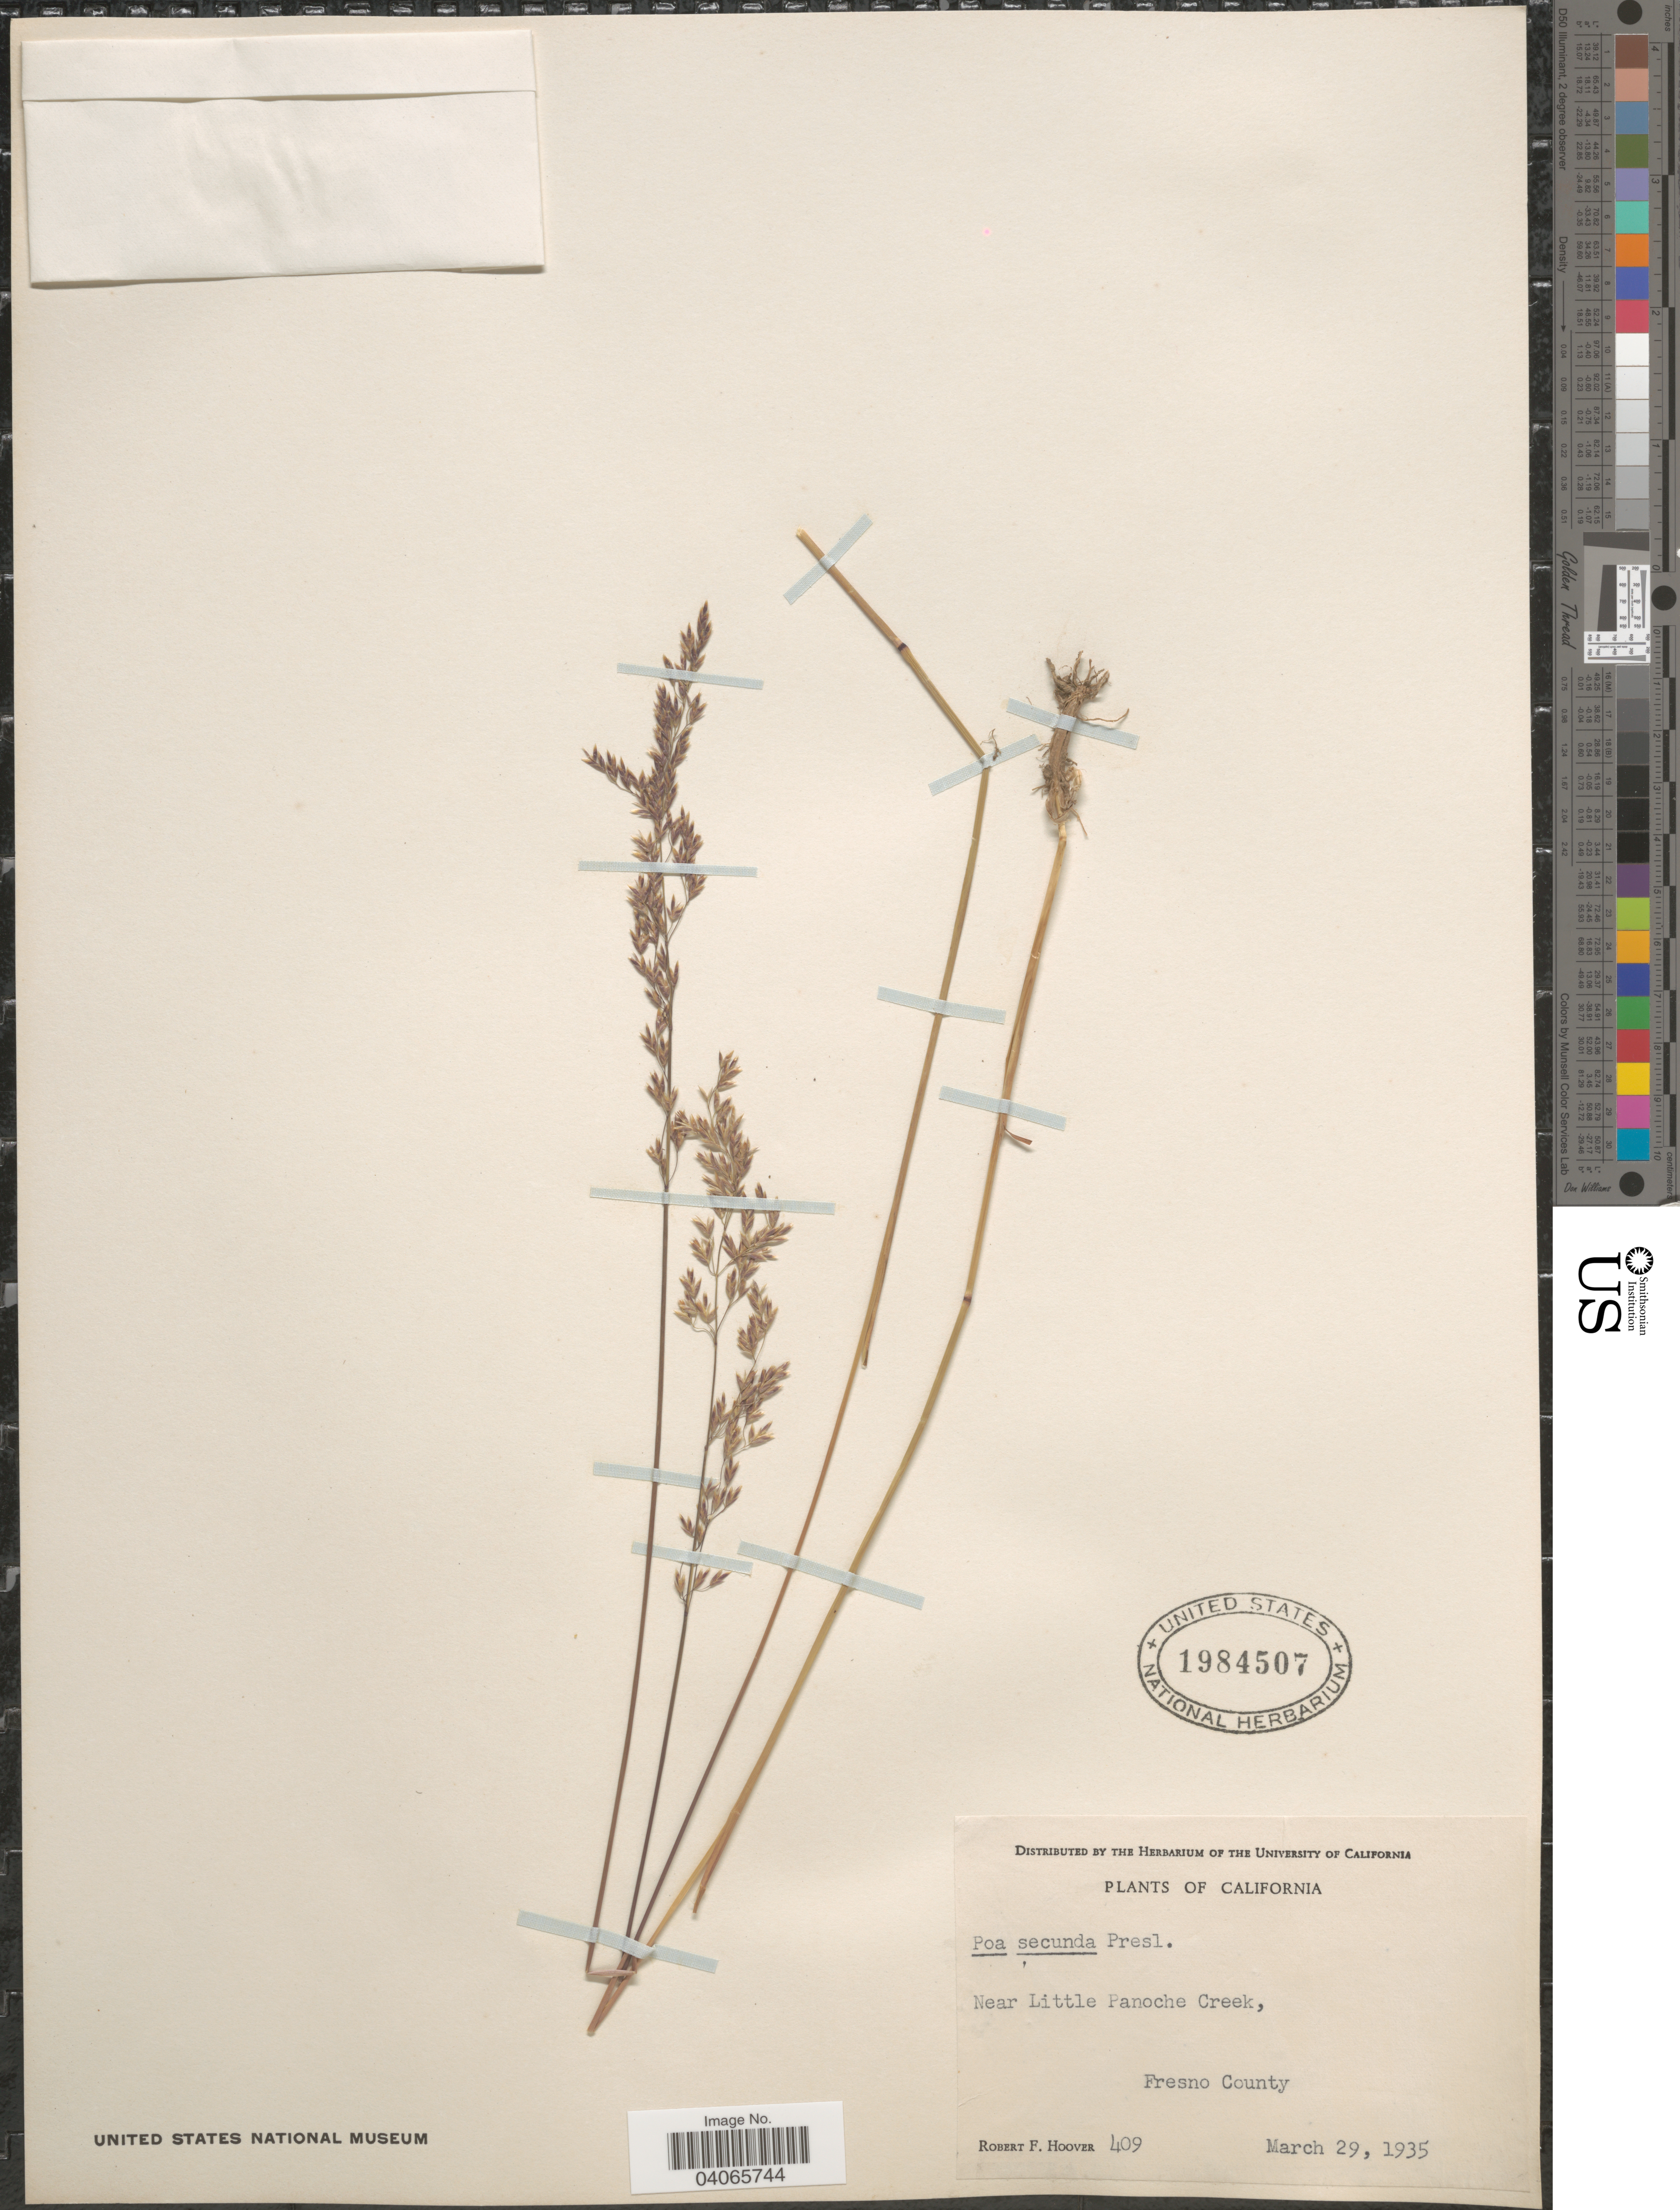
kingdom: Plantae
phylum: Tracheophyta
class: Liliopsida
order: Poales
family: Poaceae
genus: Poa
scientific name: Poa secunda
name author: J. Presl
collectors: R. F. Hoover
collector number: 409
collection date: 1935-03-29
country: United States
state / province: California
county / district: Fresno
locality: Near Little Panoche Creek, Fresno County.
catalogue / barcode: US 1984507